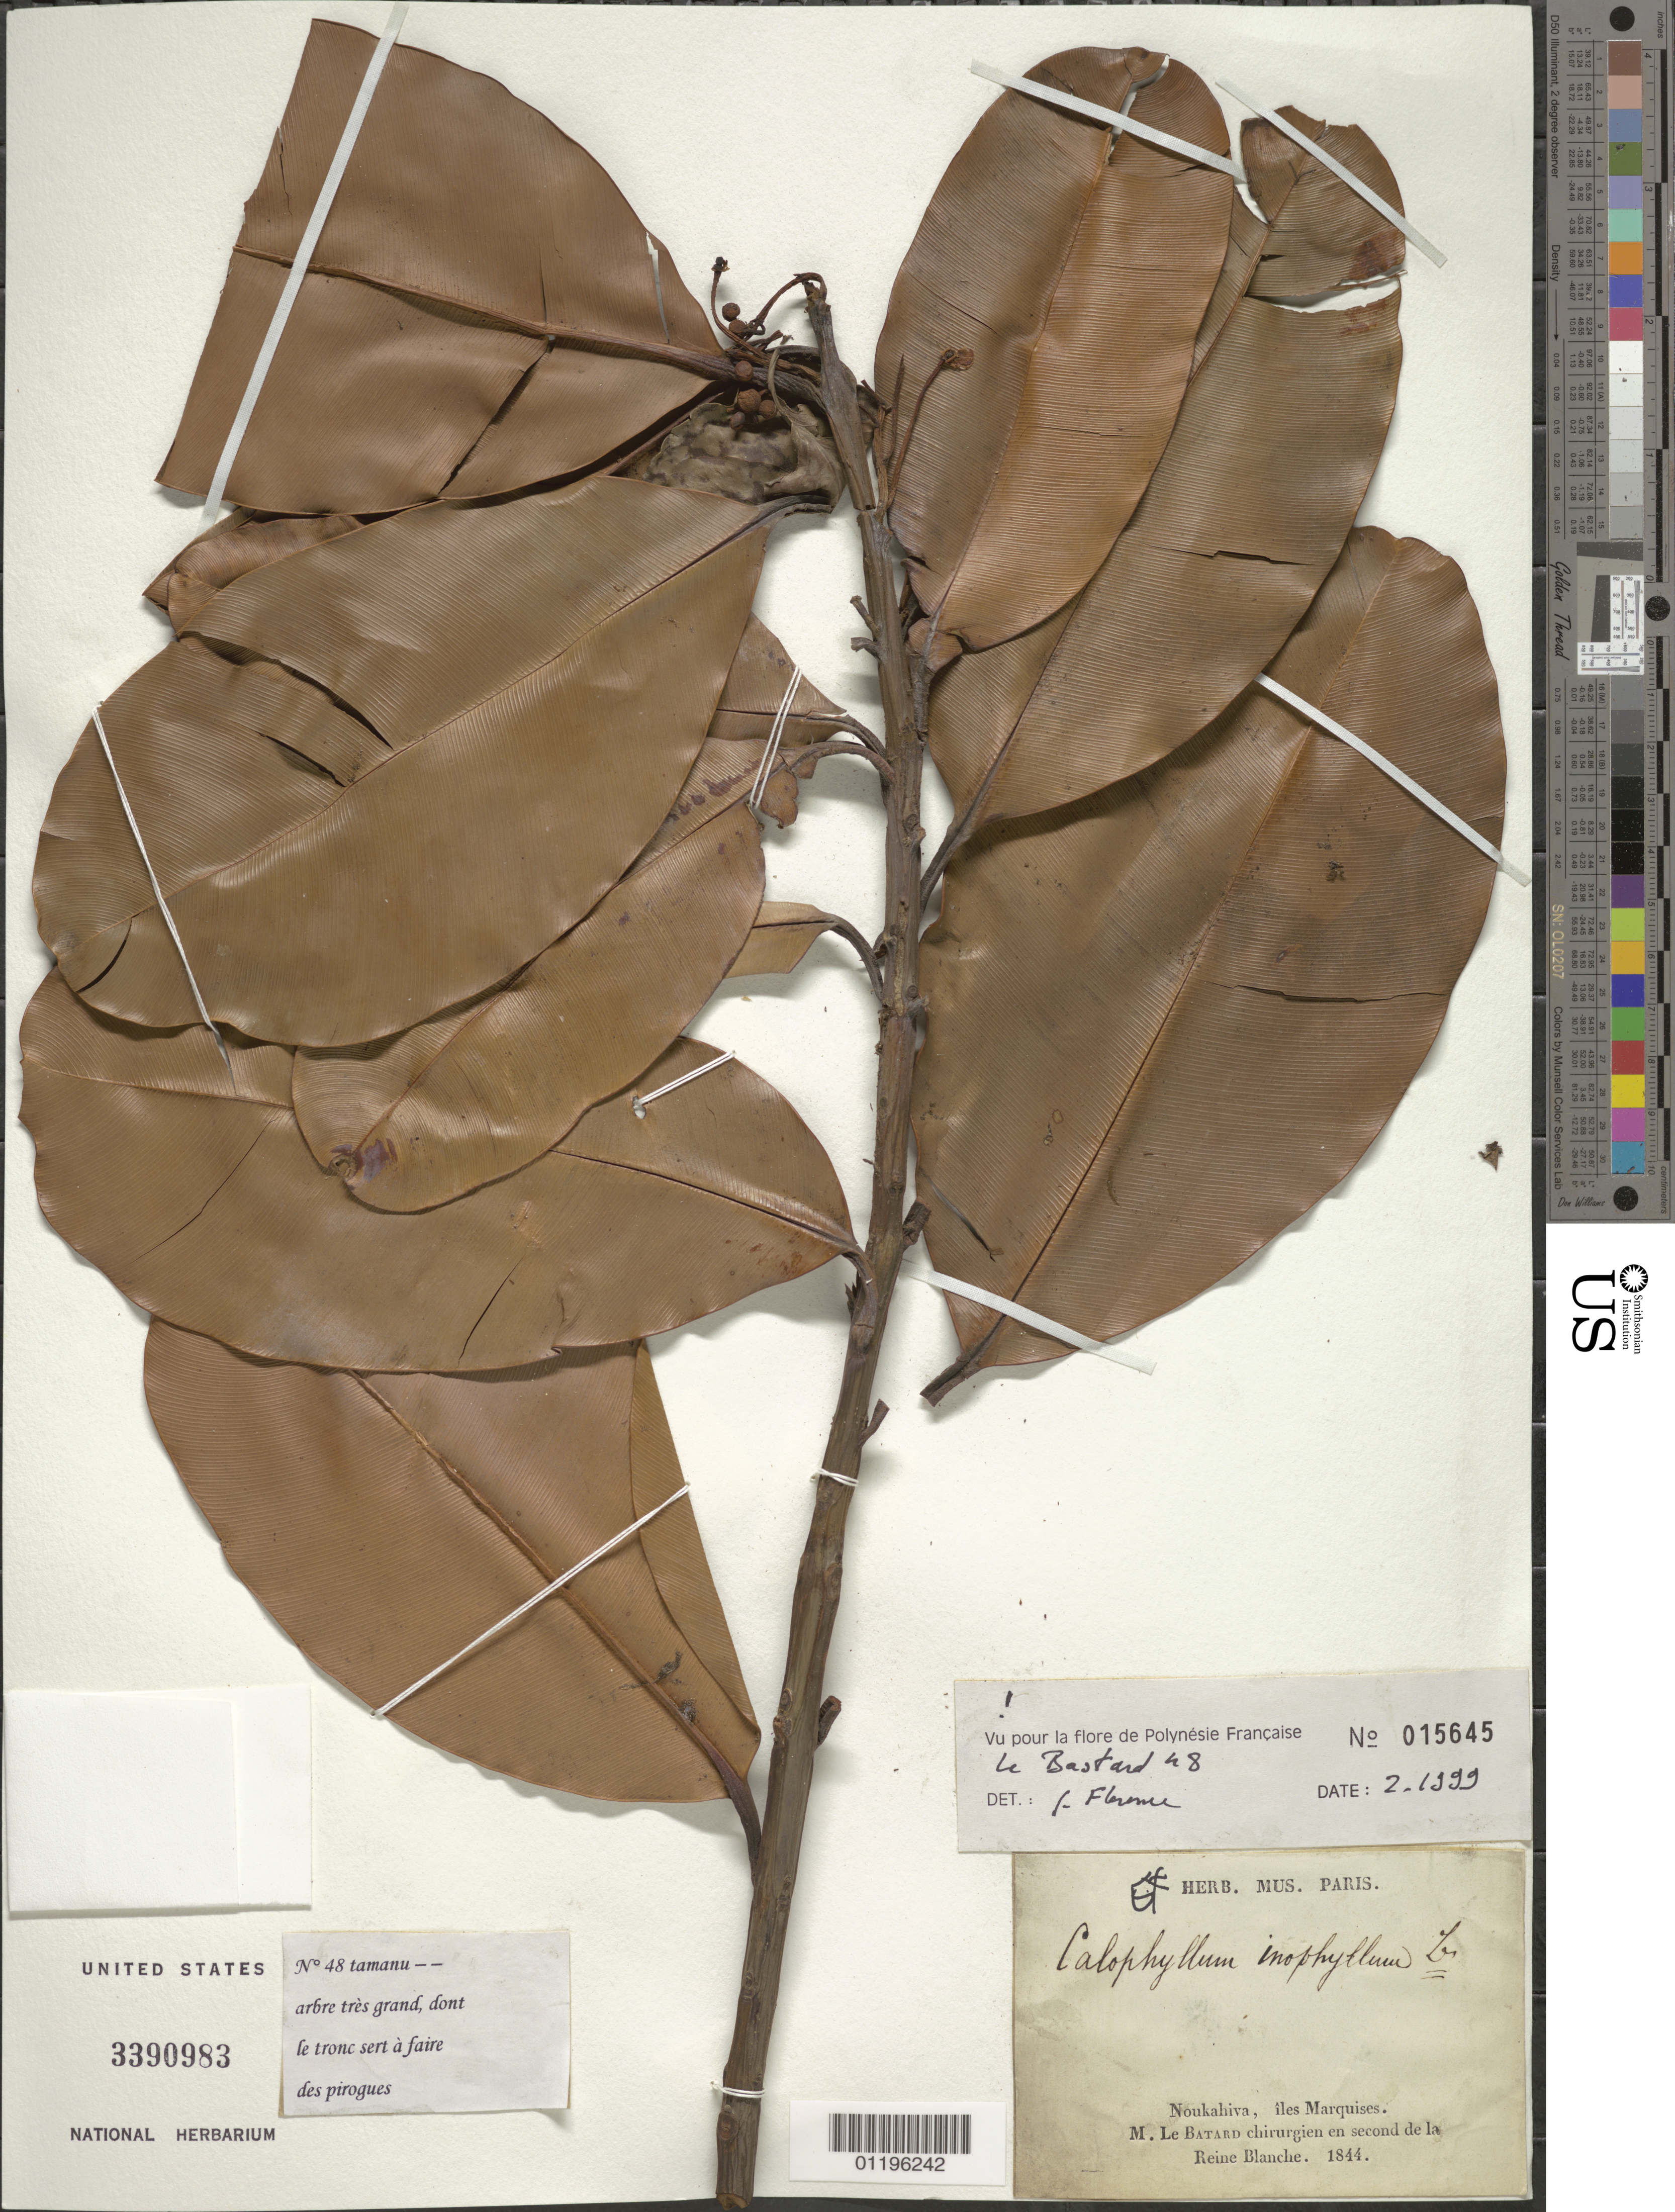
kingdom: Plantae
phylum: Tracheophyta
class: Magnoliopsida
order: Malpighiales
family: Calophyllaceae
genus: Calophyllum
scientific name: Calophyllum inophyllum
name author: L.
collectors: LeBatard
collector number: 48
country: French Polynesia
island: Nuku Hiva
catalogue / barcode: US 3390983